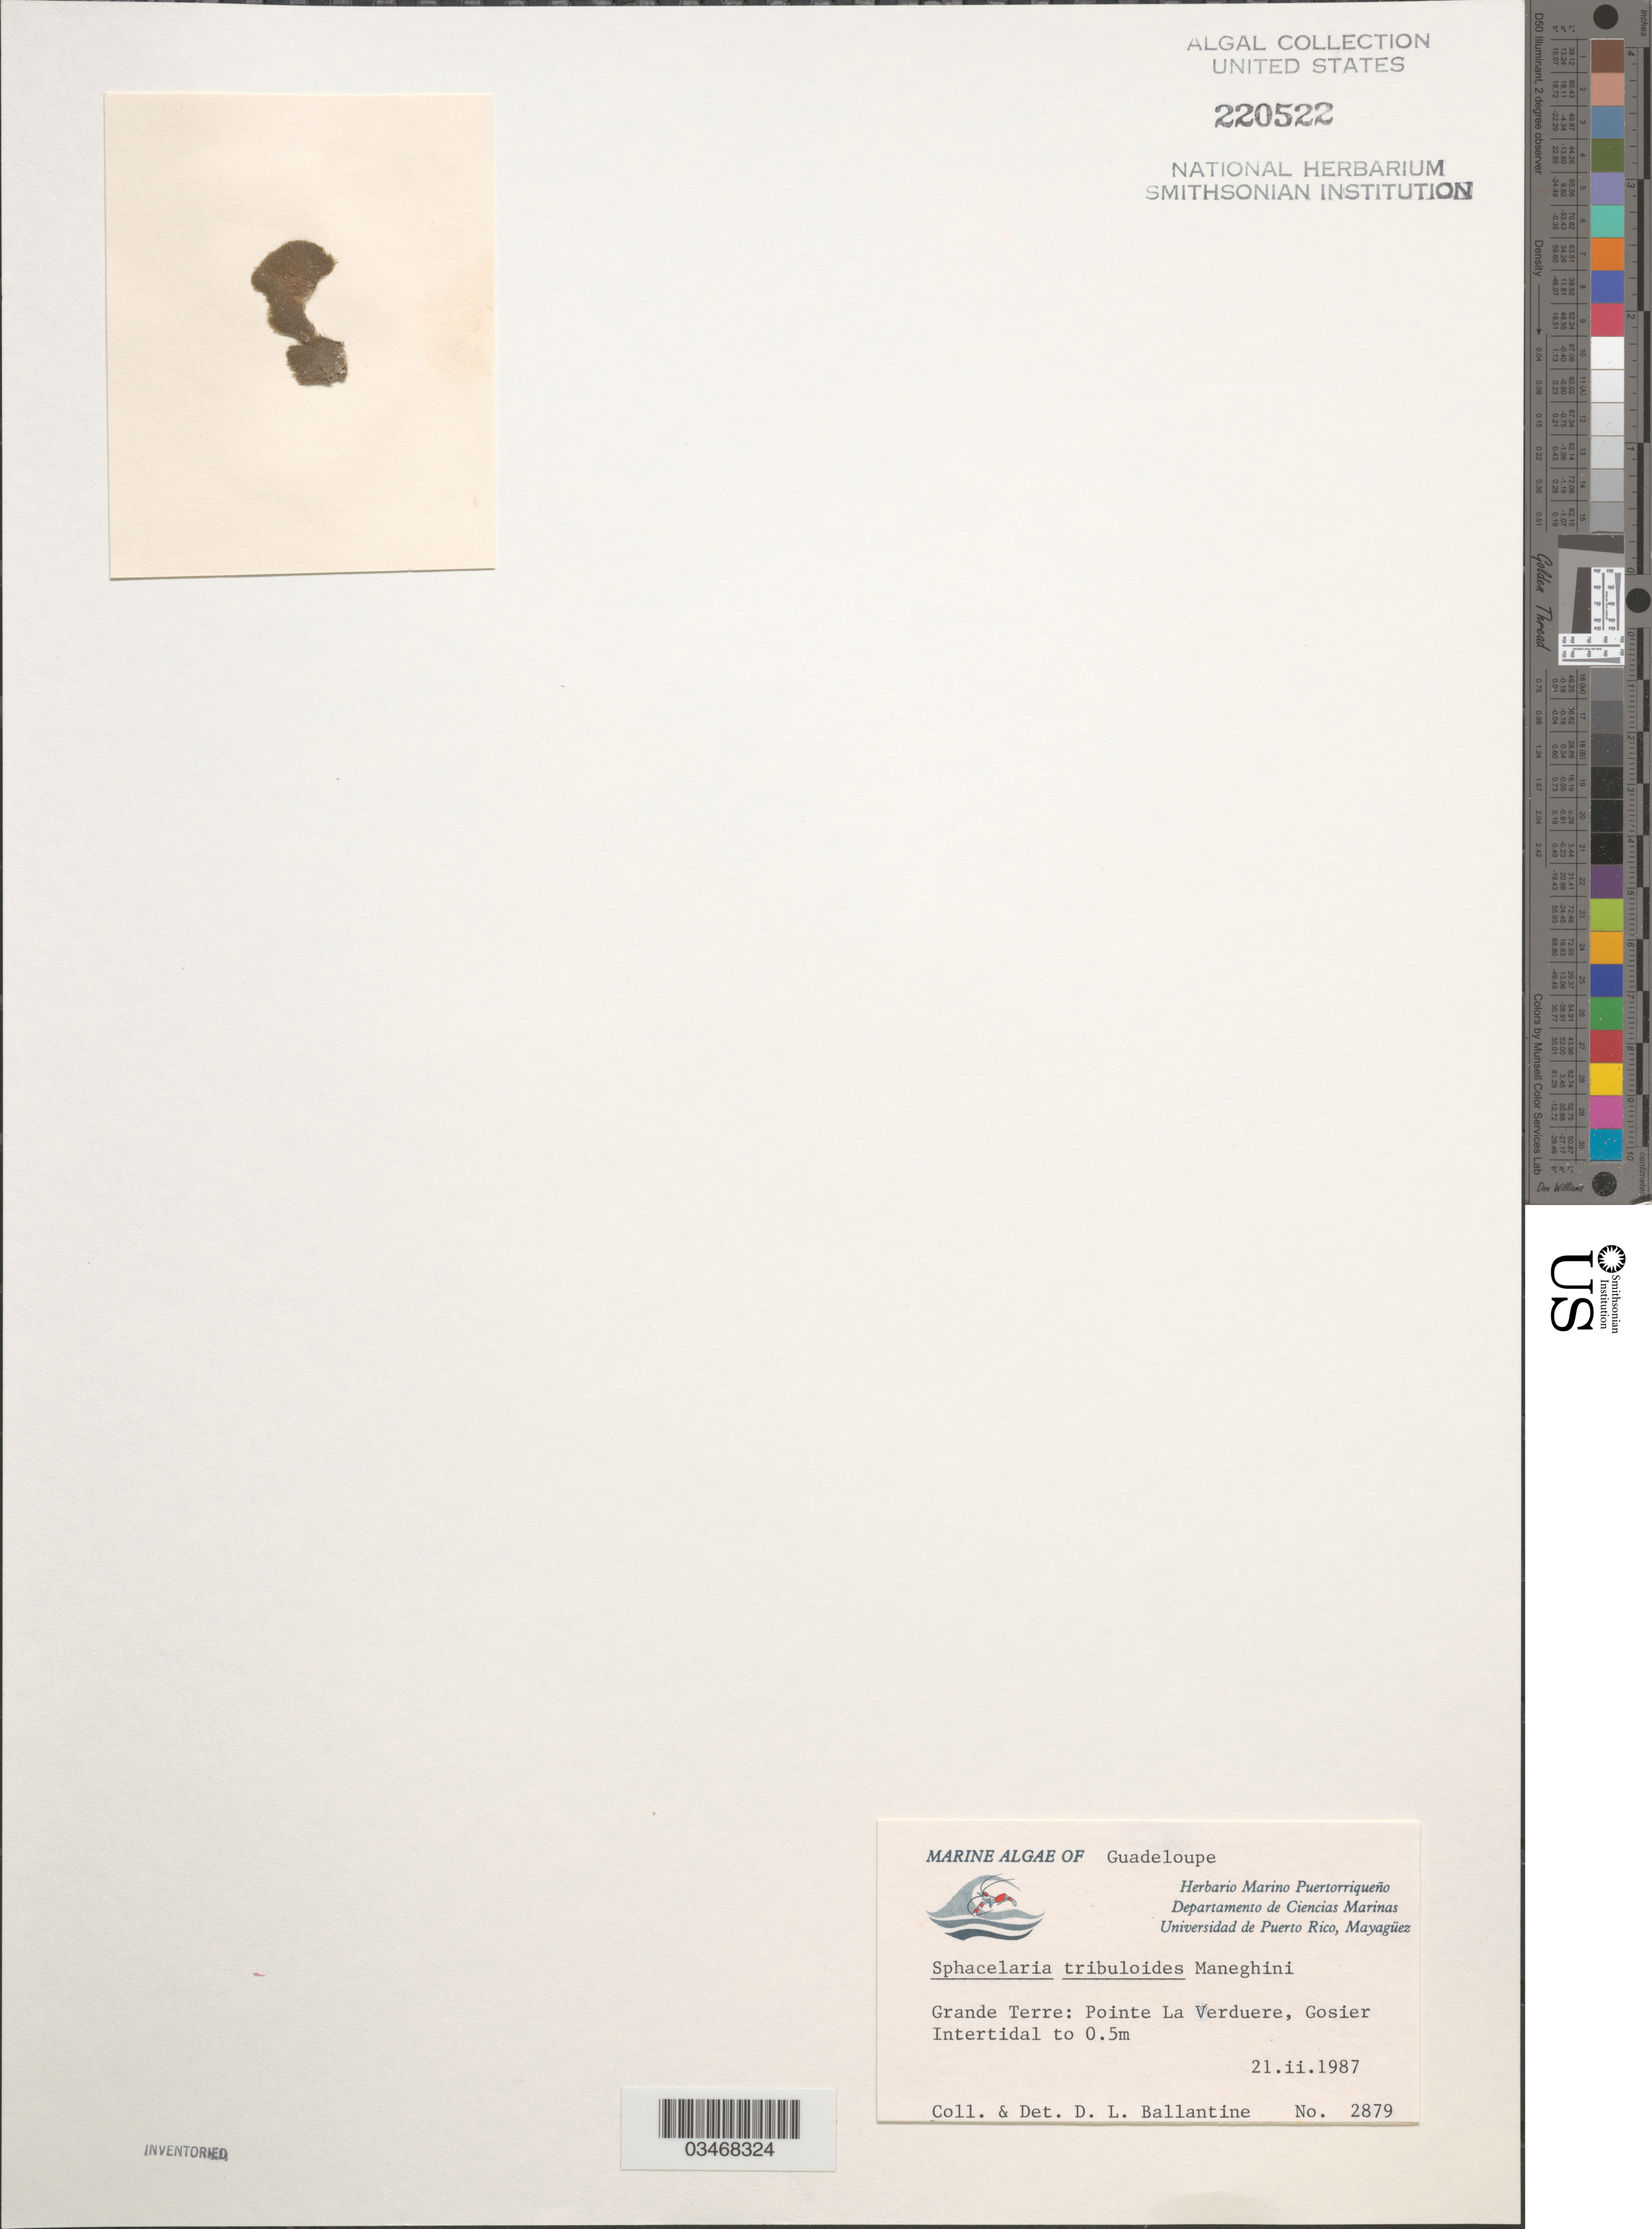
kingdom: Chromista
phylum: Ochrophyta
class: Phaeophyceae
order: Sphacelariales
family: Sphacelariaceae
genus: Sphacelaria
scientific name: Sphacelaria tribuloides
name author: Menegh.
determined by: Ballantine, D. L.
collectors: D.L. Ballantine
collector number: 2879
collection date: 1987-02-21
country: Guadeloupe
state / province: Grande Terre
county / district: Gosier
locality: Pointe La Verduere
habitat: Intertidal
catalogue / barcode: US 220522